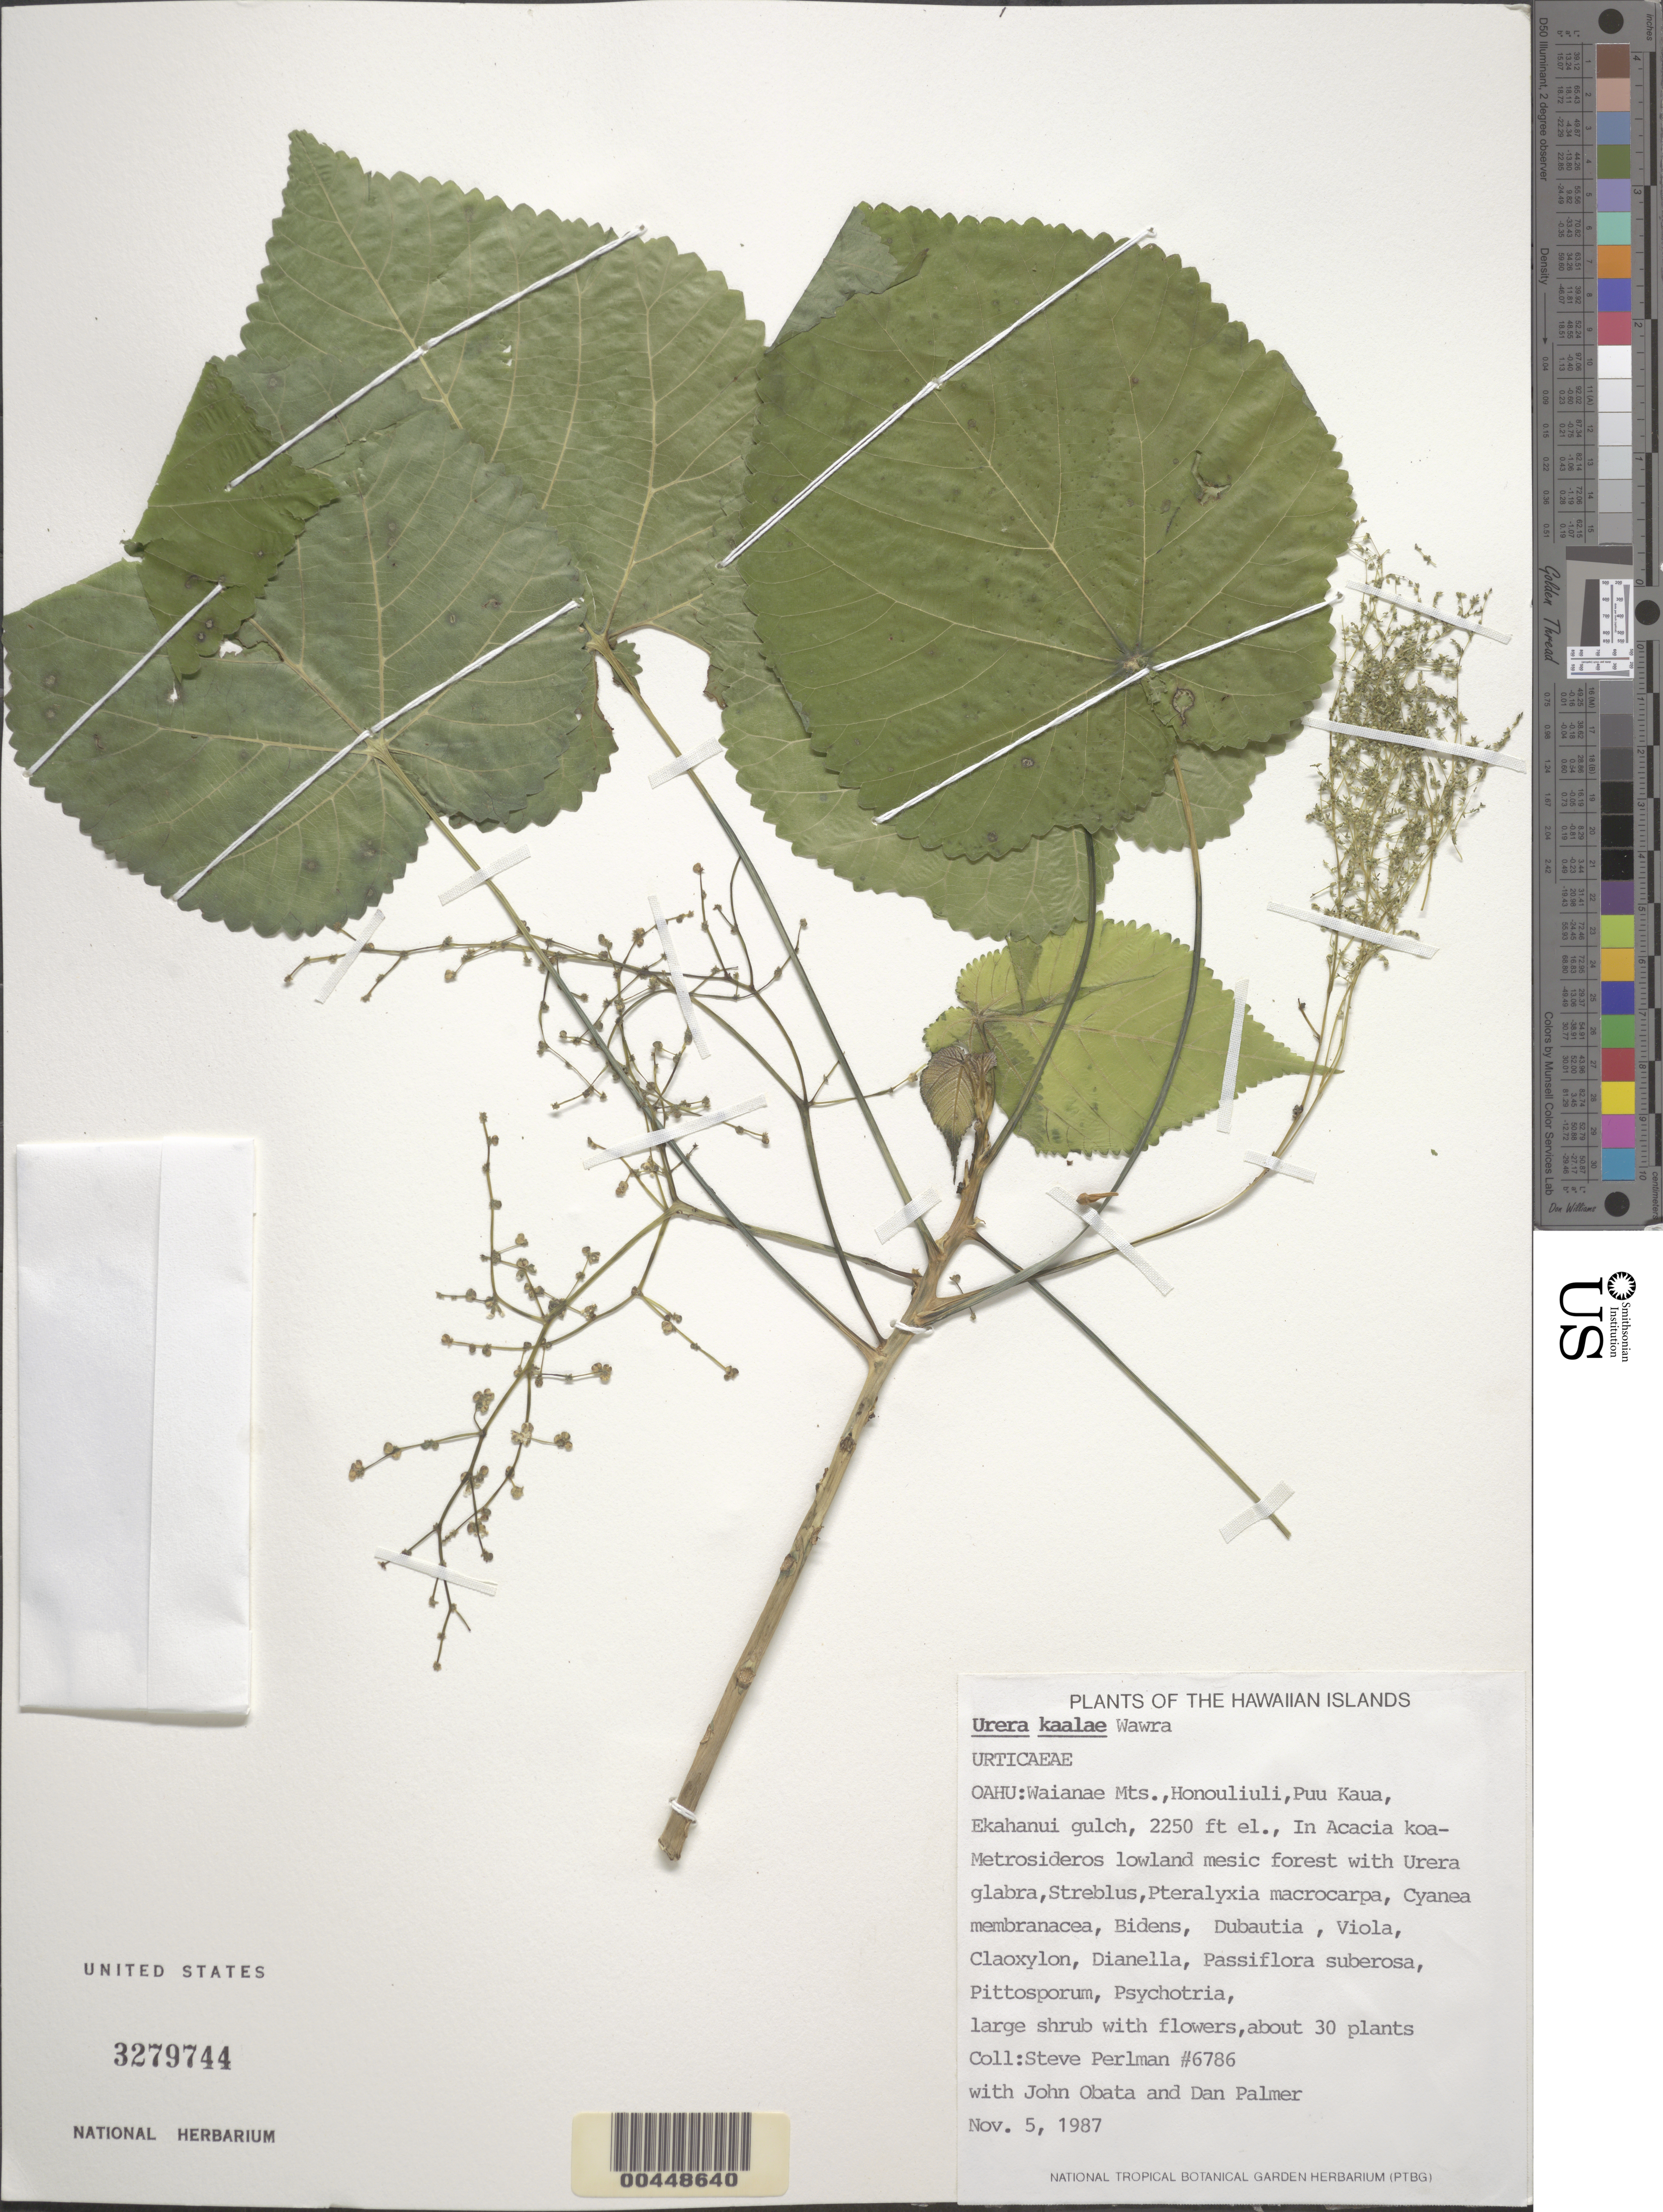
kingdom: Plantae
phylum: Tracheophyta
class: Magnoliopsida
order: Rosales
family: Urticaceae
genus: Urera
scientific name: Urera kaalae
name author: Wawra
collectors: S. Perlman, J. Obata & D. Palmer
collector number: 6786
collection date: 1987-11-05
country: United States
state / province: Hawaii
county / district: Honolulu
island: Oahu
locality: The Hawaiian Islands. Oahu: Waianae Mts., Honouluili, Puu Kaua, Ekahanui gulch.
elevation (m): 686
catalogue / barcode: US 3279744